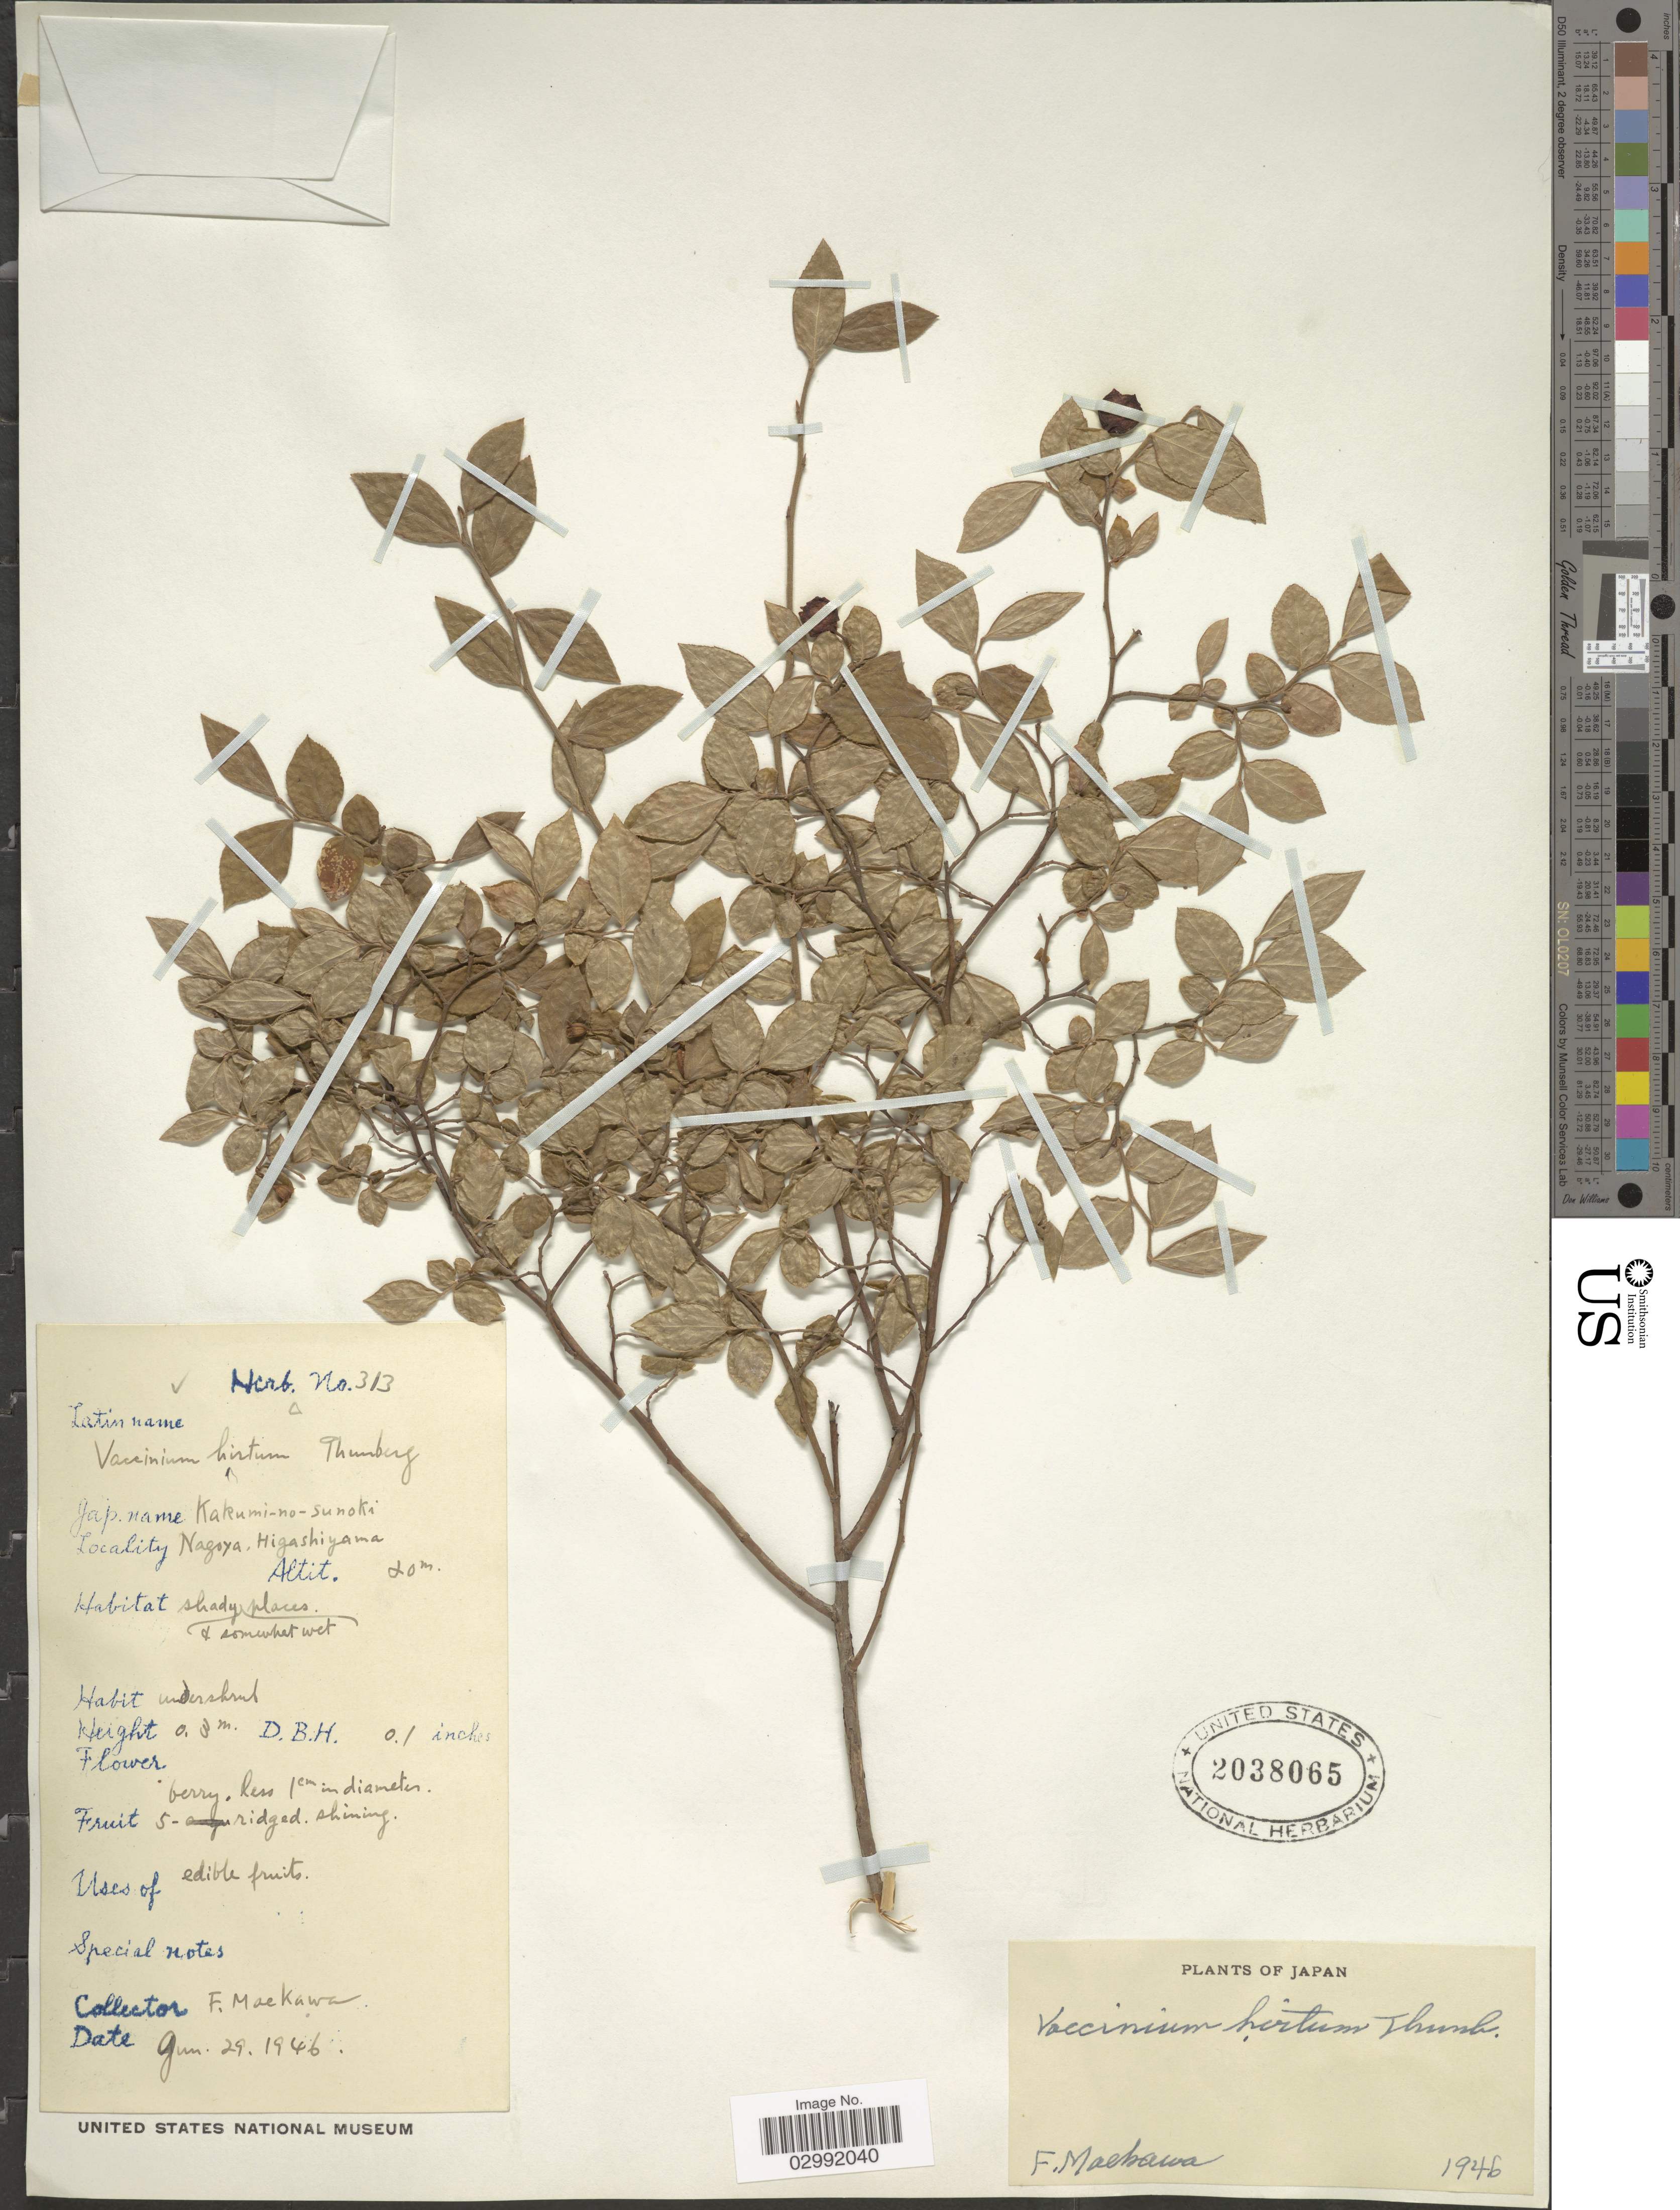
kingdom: Plantae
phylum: Tracheophyta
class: Magnoliopsida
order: Ericales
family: Ericaceae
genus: Vaccinium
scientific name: Vaccinium hirtum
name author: Thunb.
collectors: F. Maekawa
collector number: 313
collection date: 1946-06-29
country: Japan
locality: Nagoya, Higashiyama.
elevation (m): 20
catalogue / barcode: US 2038065